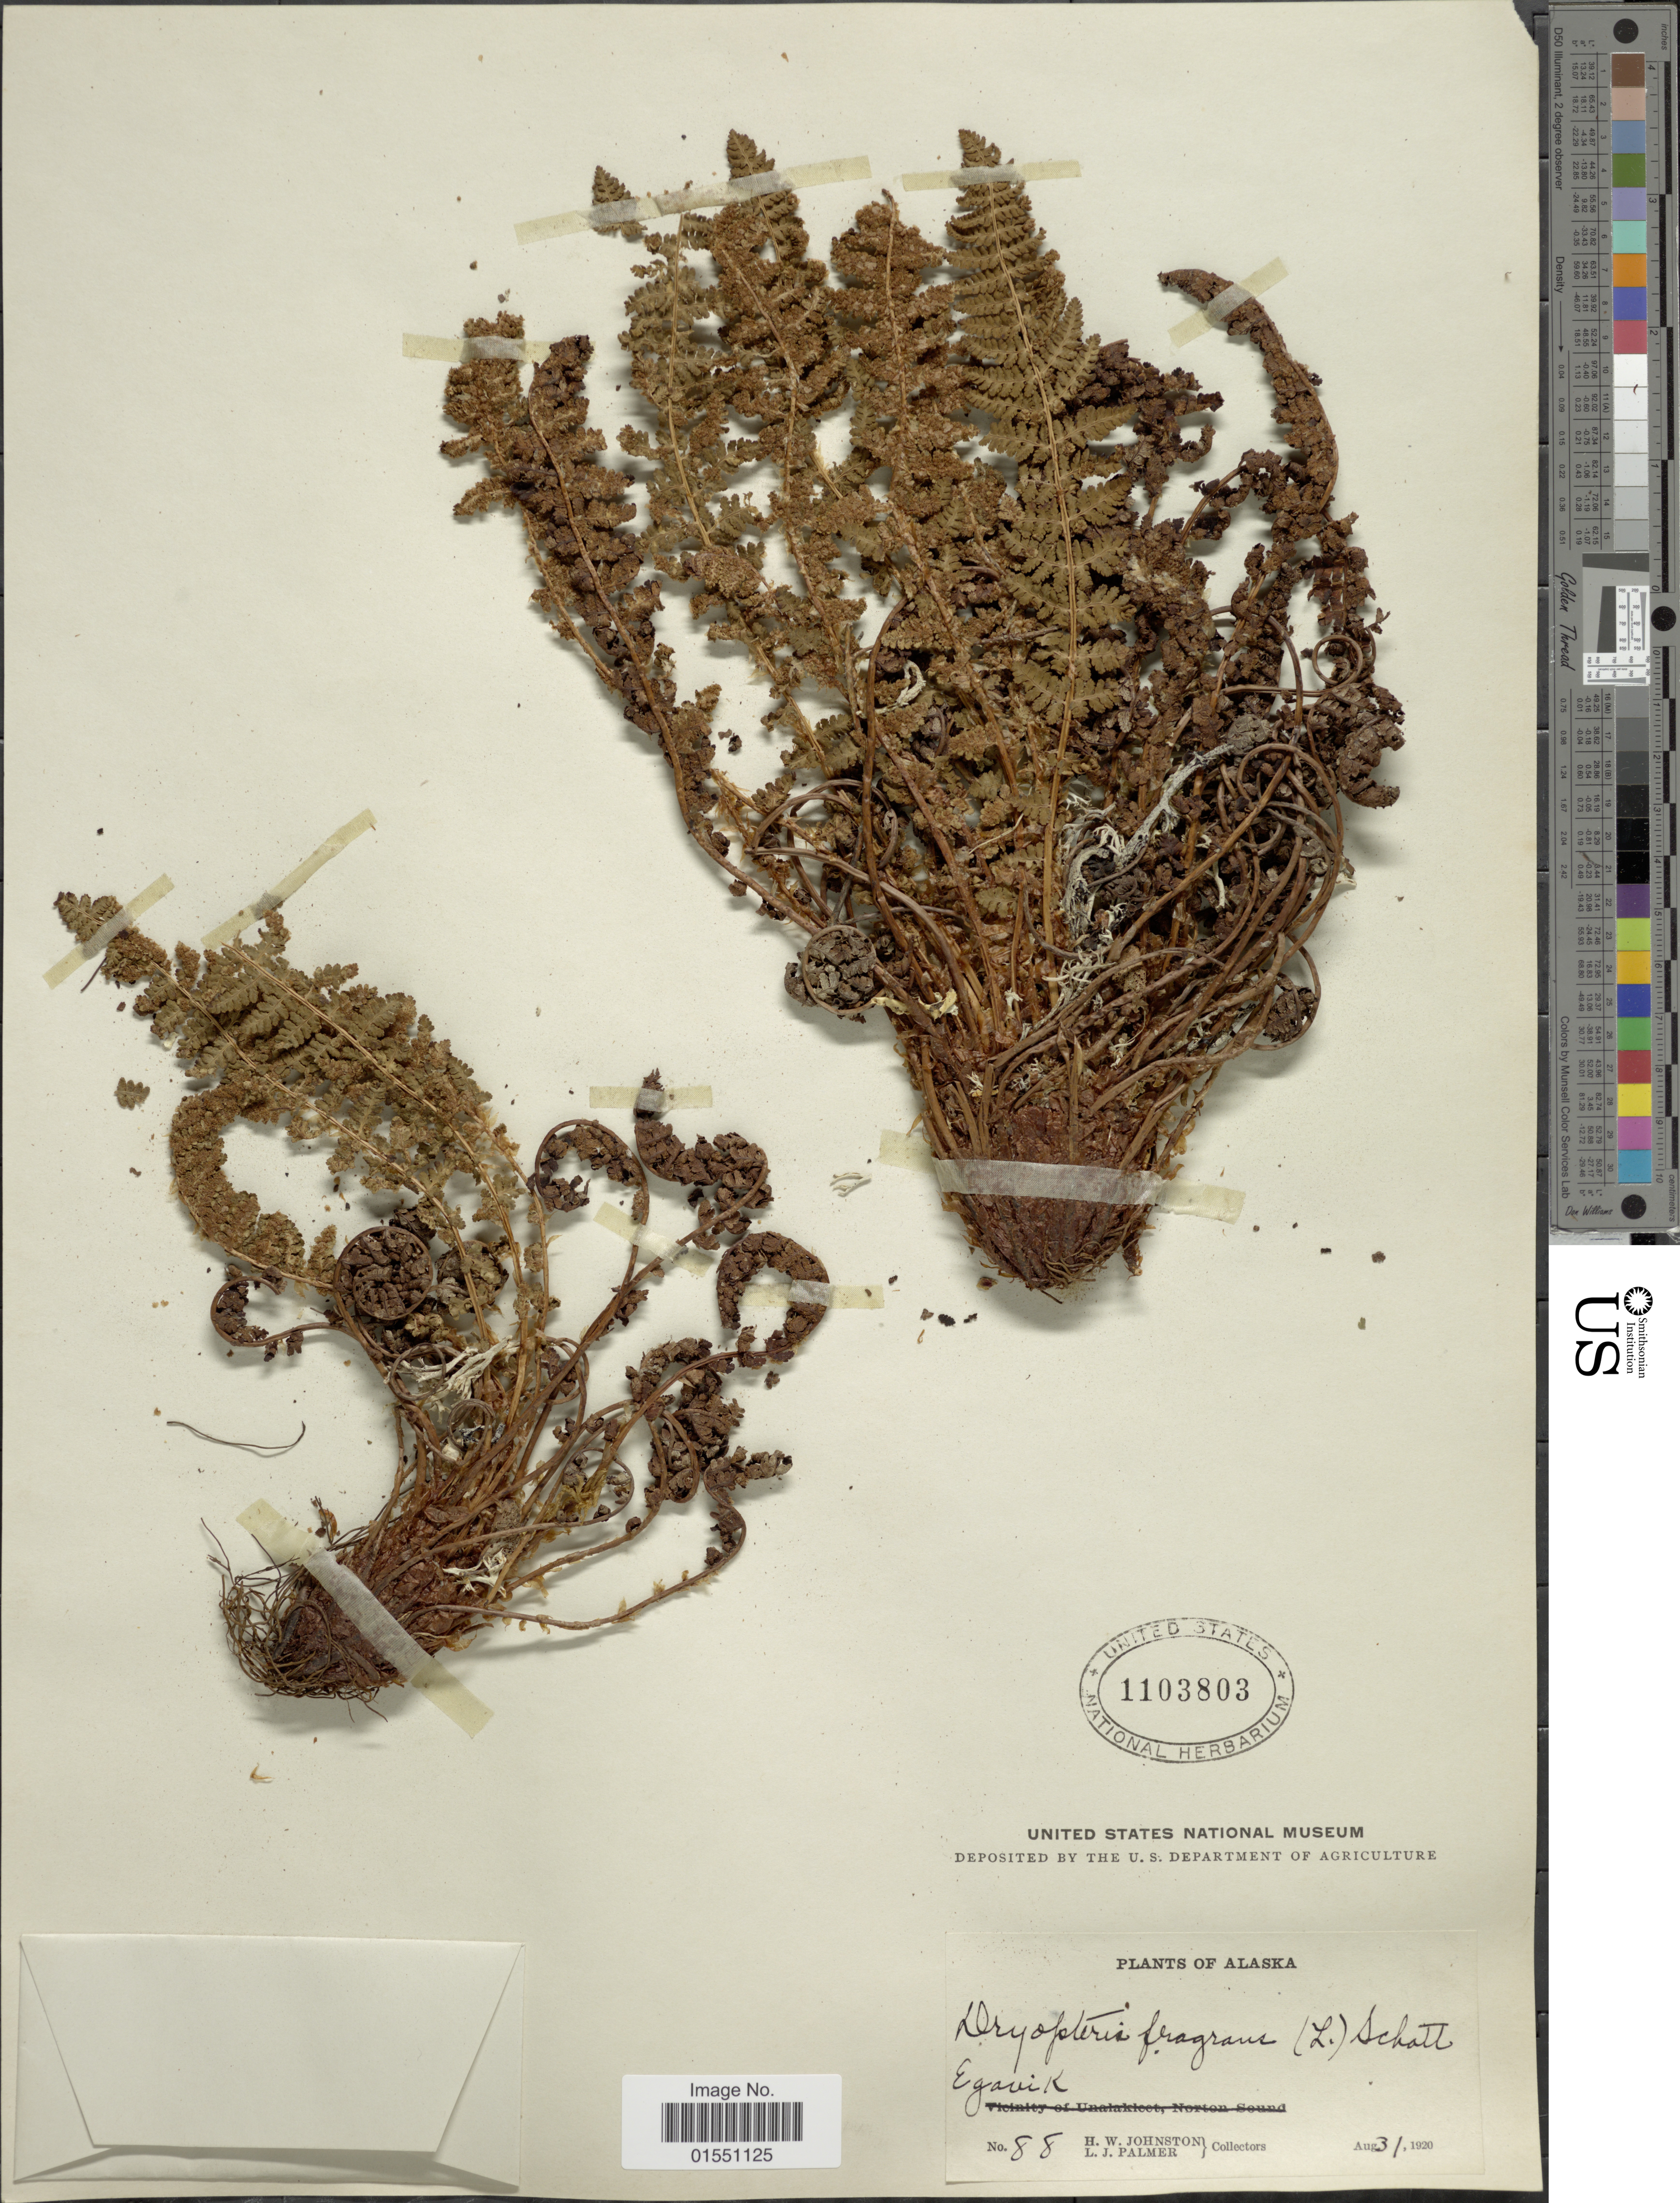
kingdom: Plantae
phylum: Tracheophyta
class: Polypodiopsida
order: Polypodiales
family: Dryopteridaceae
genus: Dryopteris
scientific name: Dryopteris fragrans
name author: (L.) Schott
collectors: H. W. Johnston & L. J. Palmer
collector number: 88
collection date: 1920-08-31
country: United States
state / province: Alaska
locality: Egavik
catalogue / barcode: US 1103803